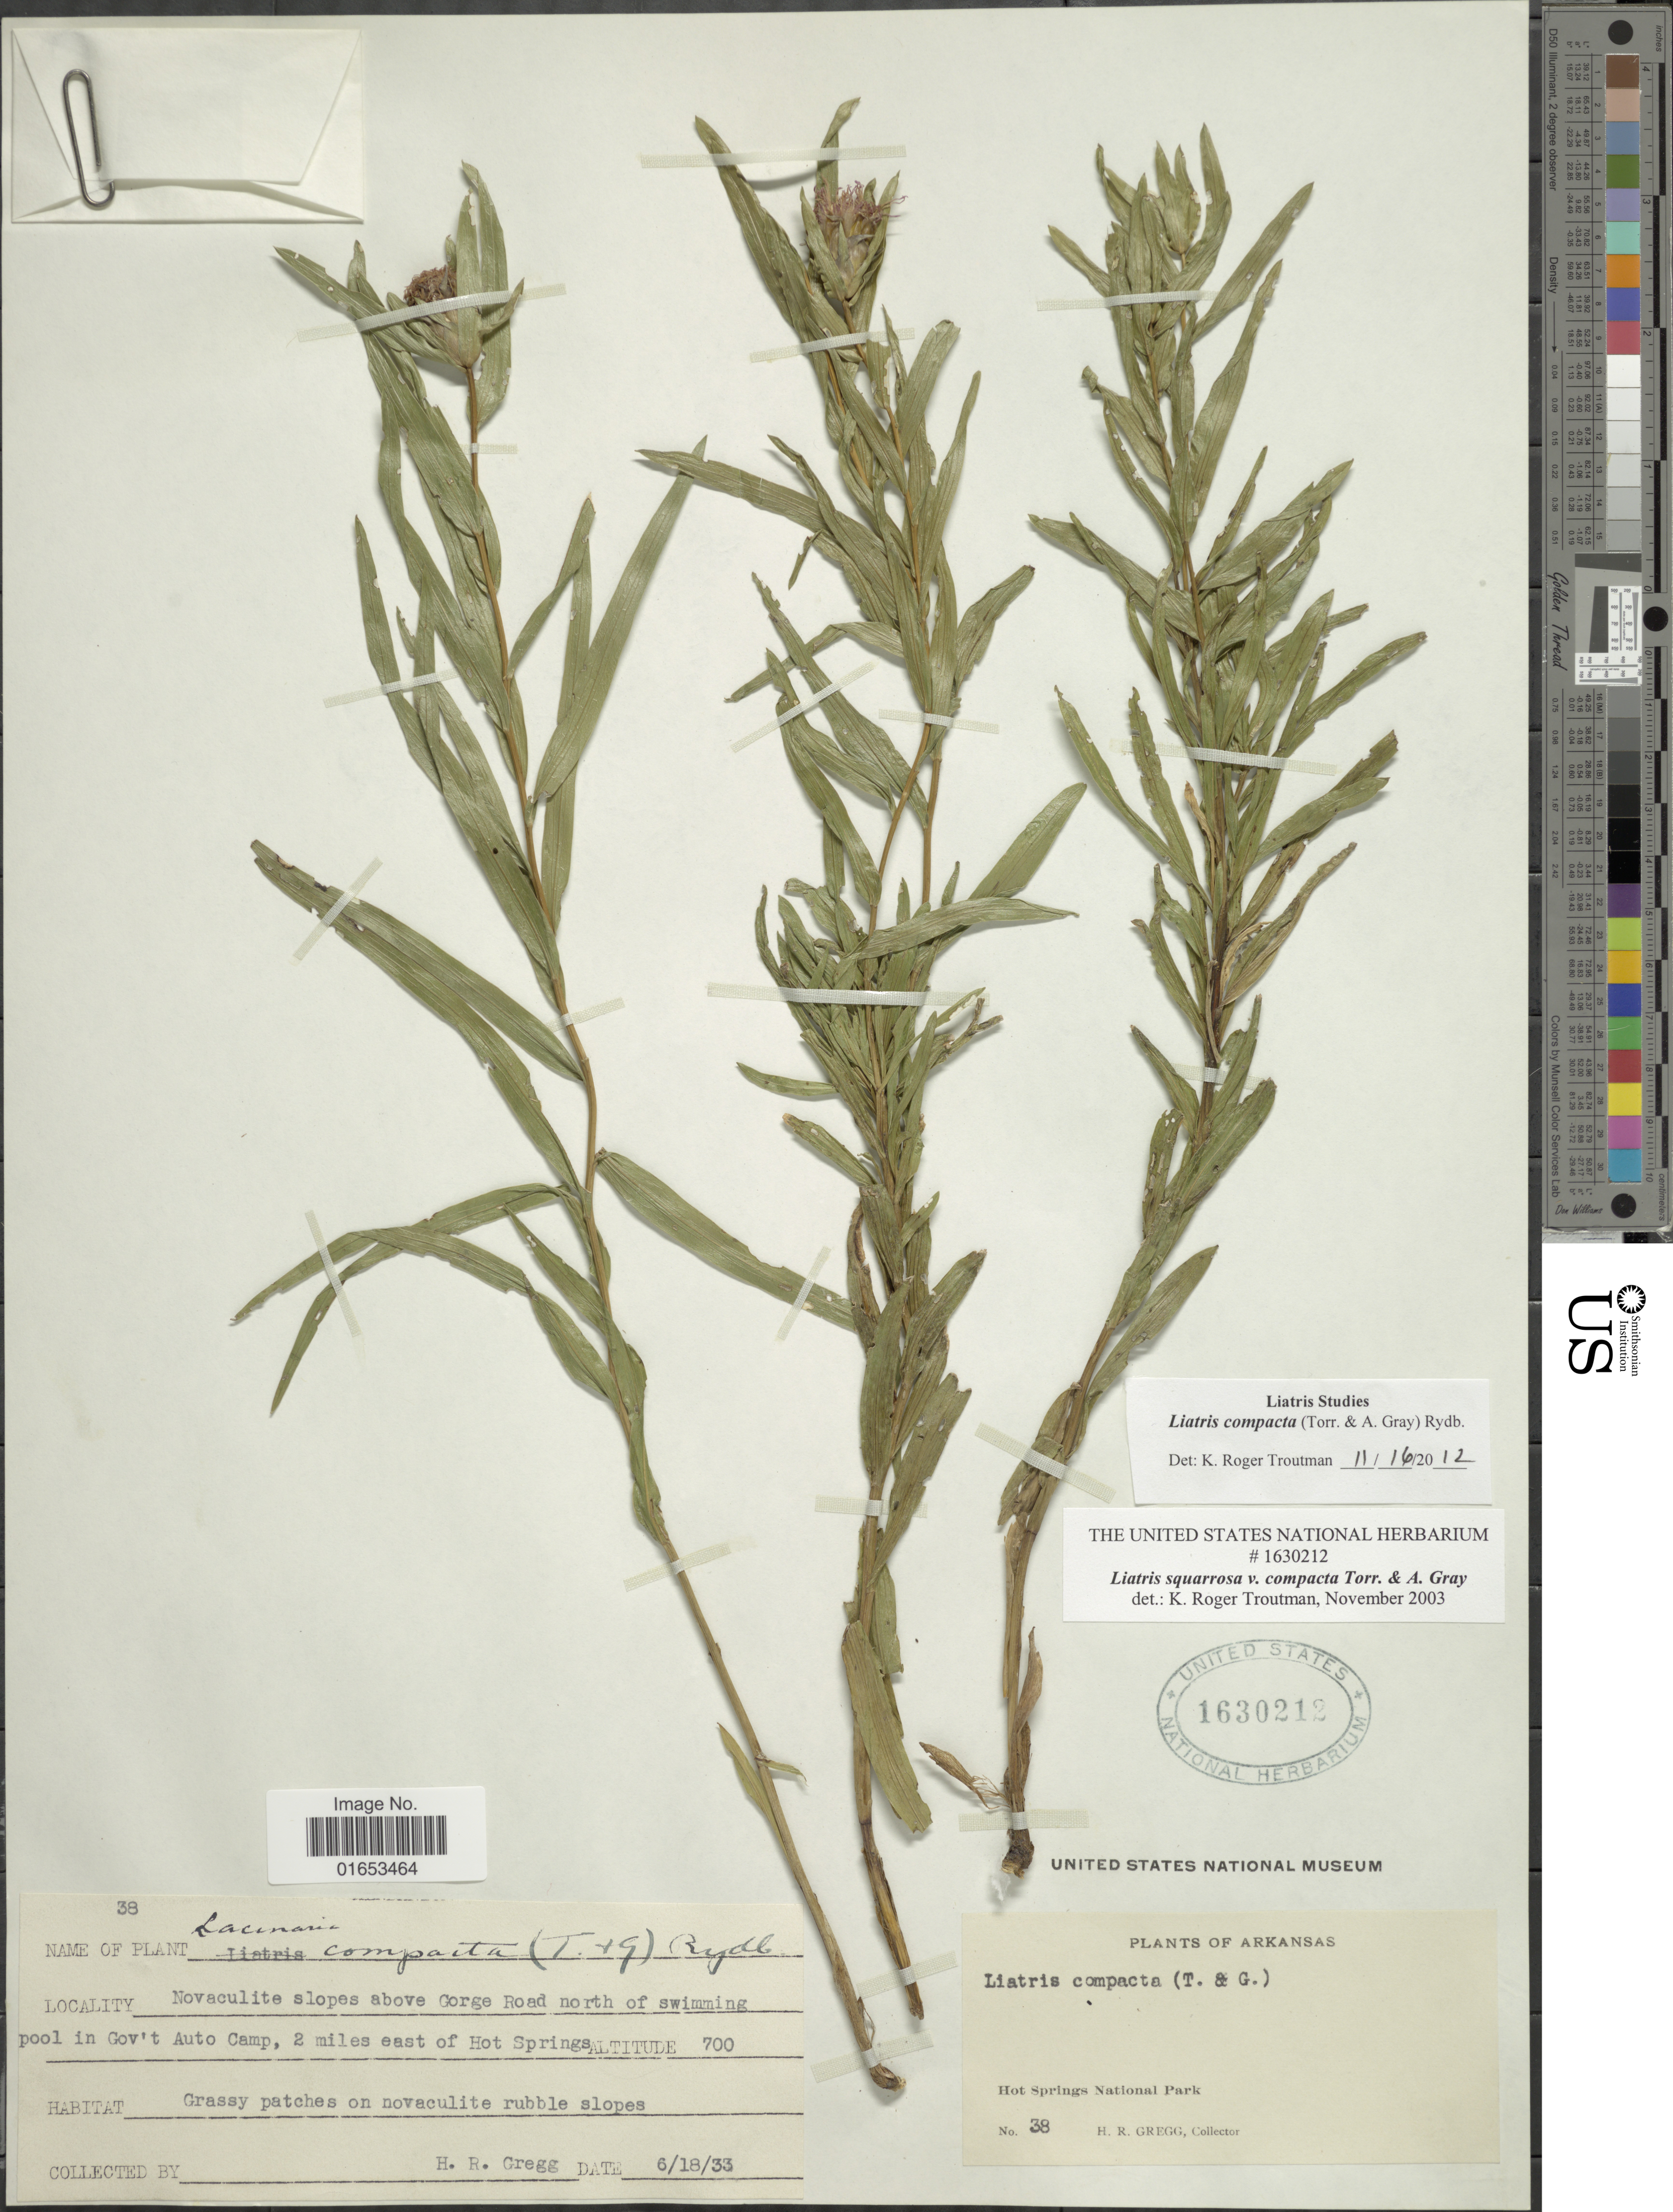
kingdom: Plantae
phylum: Tracheophyta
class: Magnoliopsida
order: Asterales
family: Asteraceae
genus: Liatris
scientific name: Liatris compacta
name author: (Torr. & A. Gray) Rydb.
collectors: H. Gregg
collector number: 38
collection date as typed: Transcribed d/m/y: 18/6/33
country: United States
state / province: Arkansas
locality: Hot Springs National Parks, Novaculite slopes above Gorge Road north of swimming pool in Gov't Auto Camp, 2 miles east of Hot Springs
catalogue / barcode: US 1630212